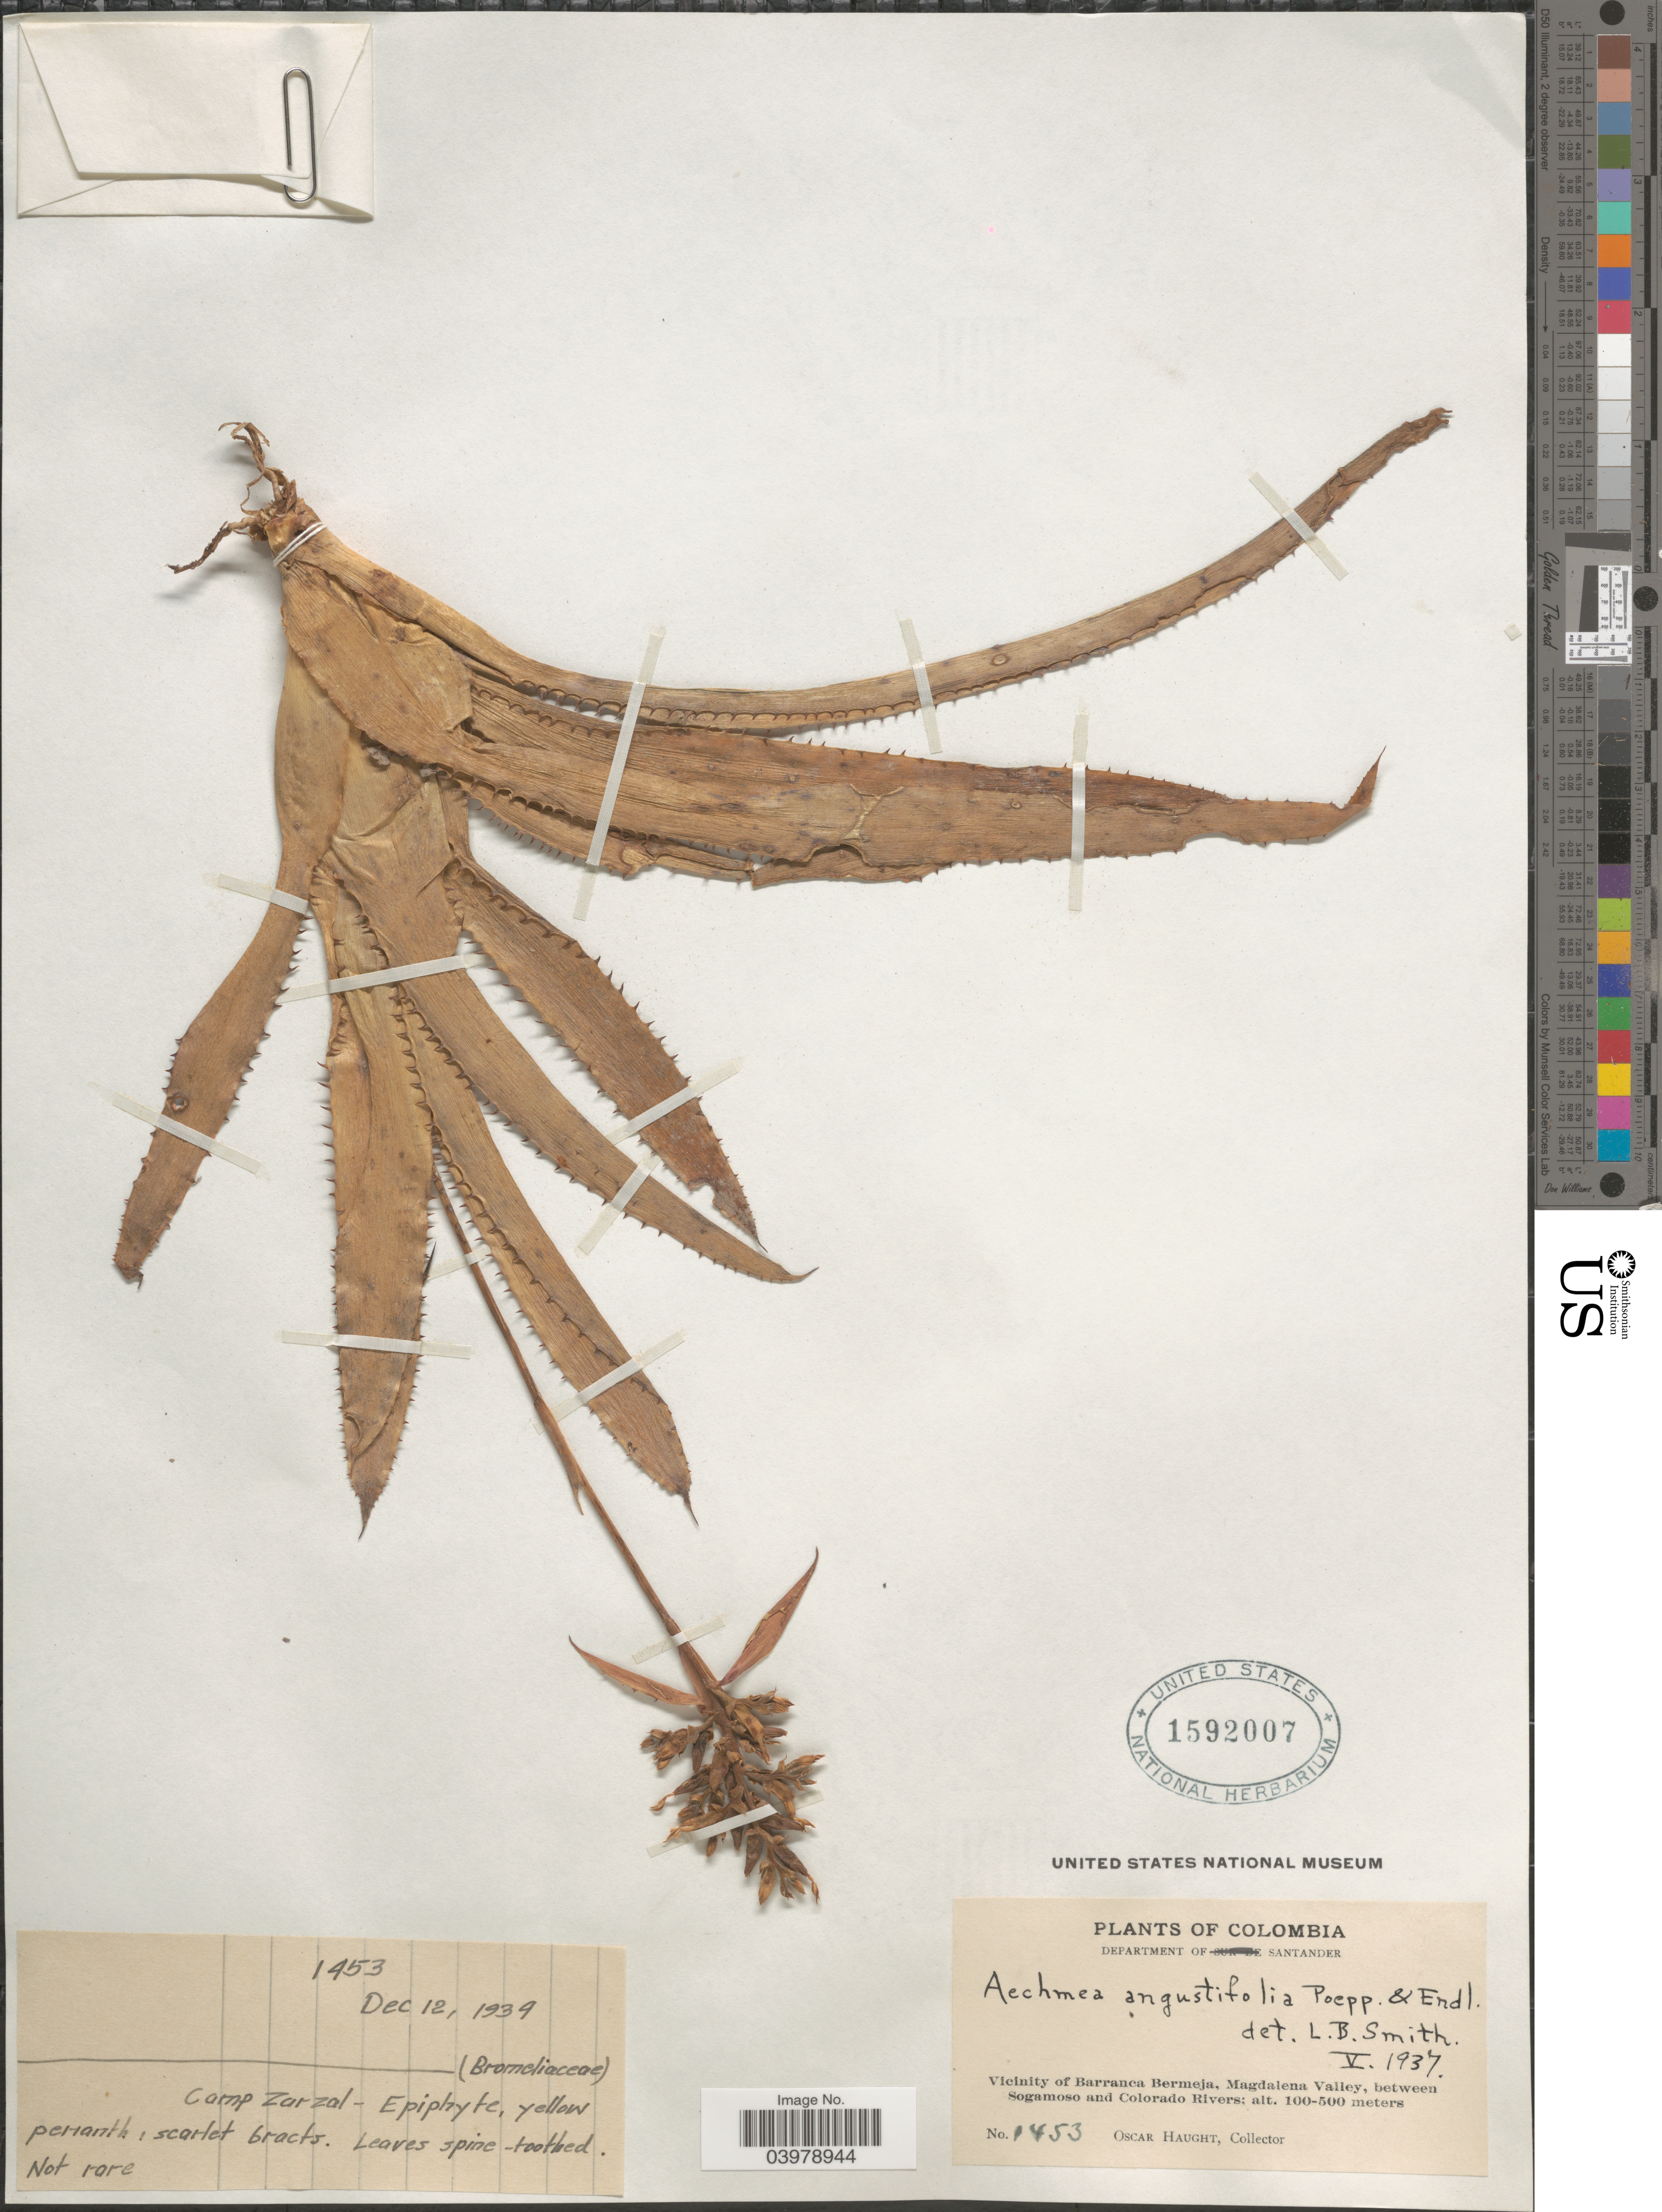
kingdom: Plantae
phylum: Tracheophyta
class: Liliopsida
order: Poales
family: Bromeliaceae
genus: Aechmea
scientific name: Aechmea angustifolia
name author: Poepp. & Endl.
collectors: O. L. Haught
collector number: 1453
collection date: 1939-12-12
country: Colombia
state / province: Santander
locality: Camp Zarzal. Department of Santander. Vicinity of Barranca Bermeja, Magdalena Valley, between Sogamoso and Colorado Rivers.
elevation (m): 100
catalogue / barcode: US 1592007